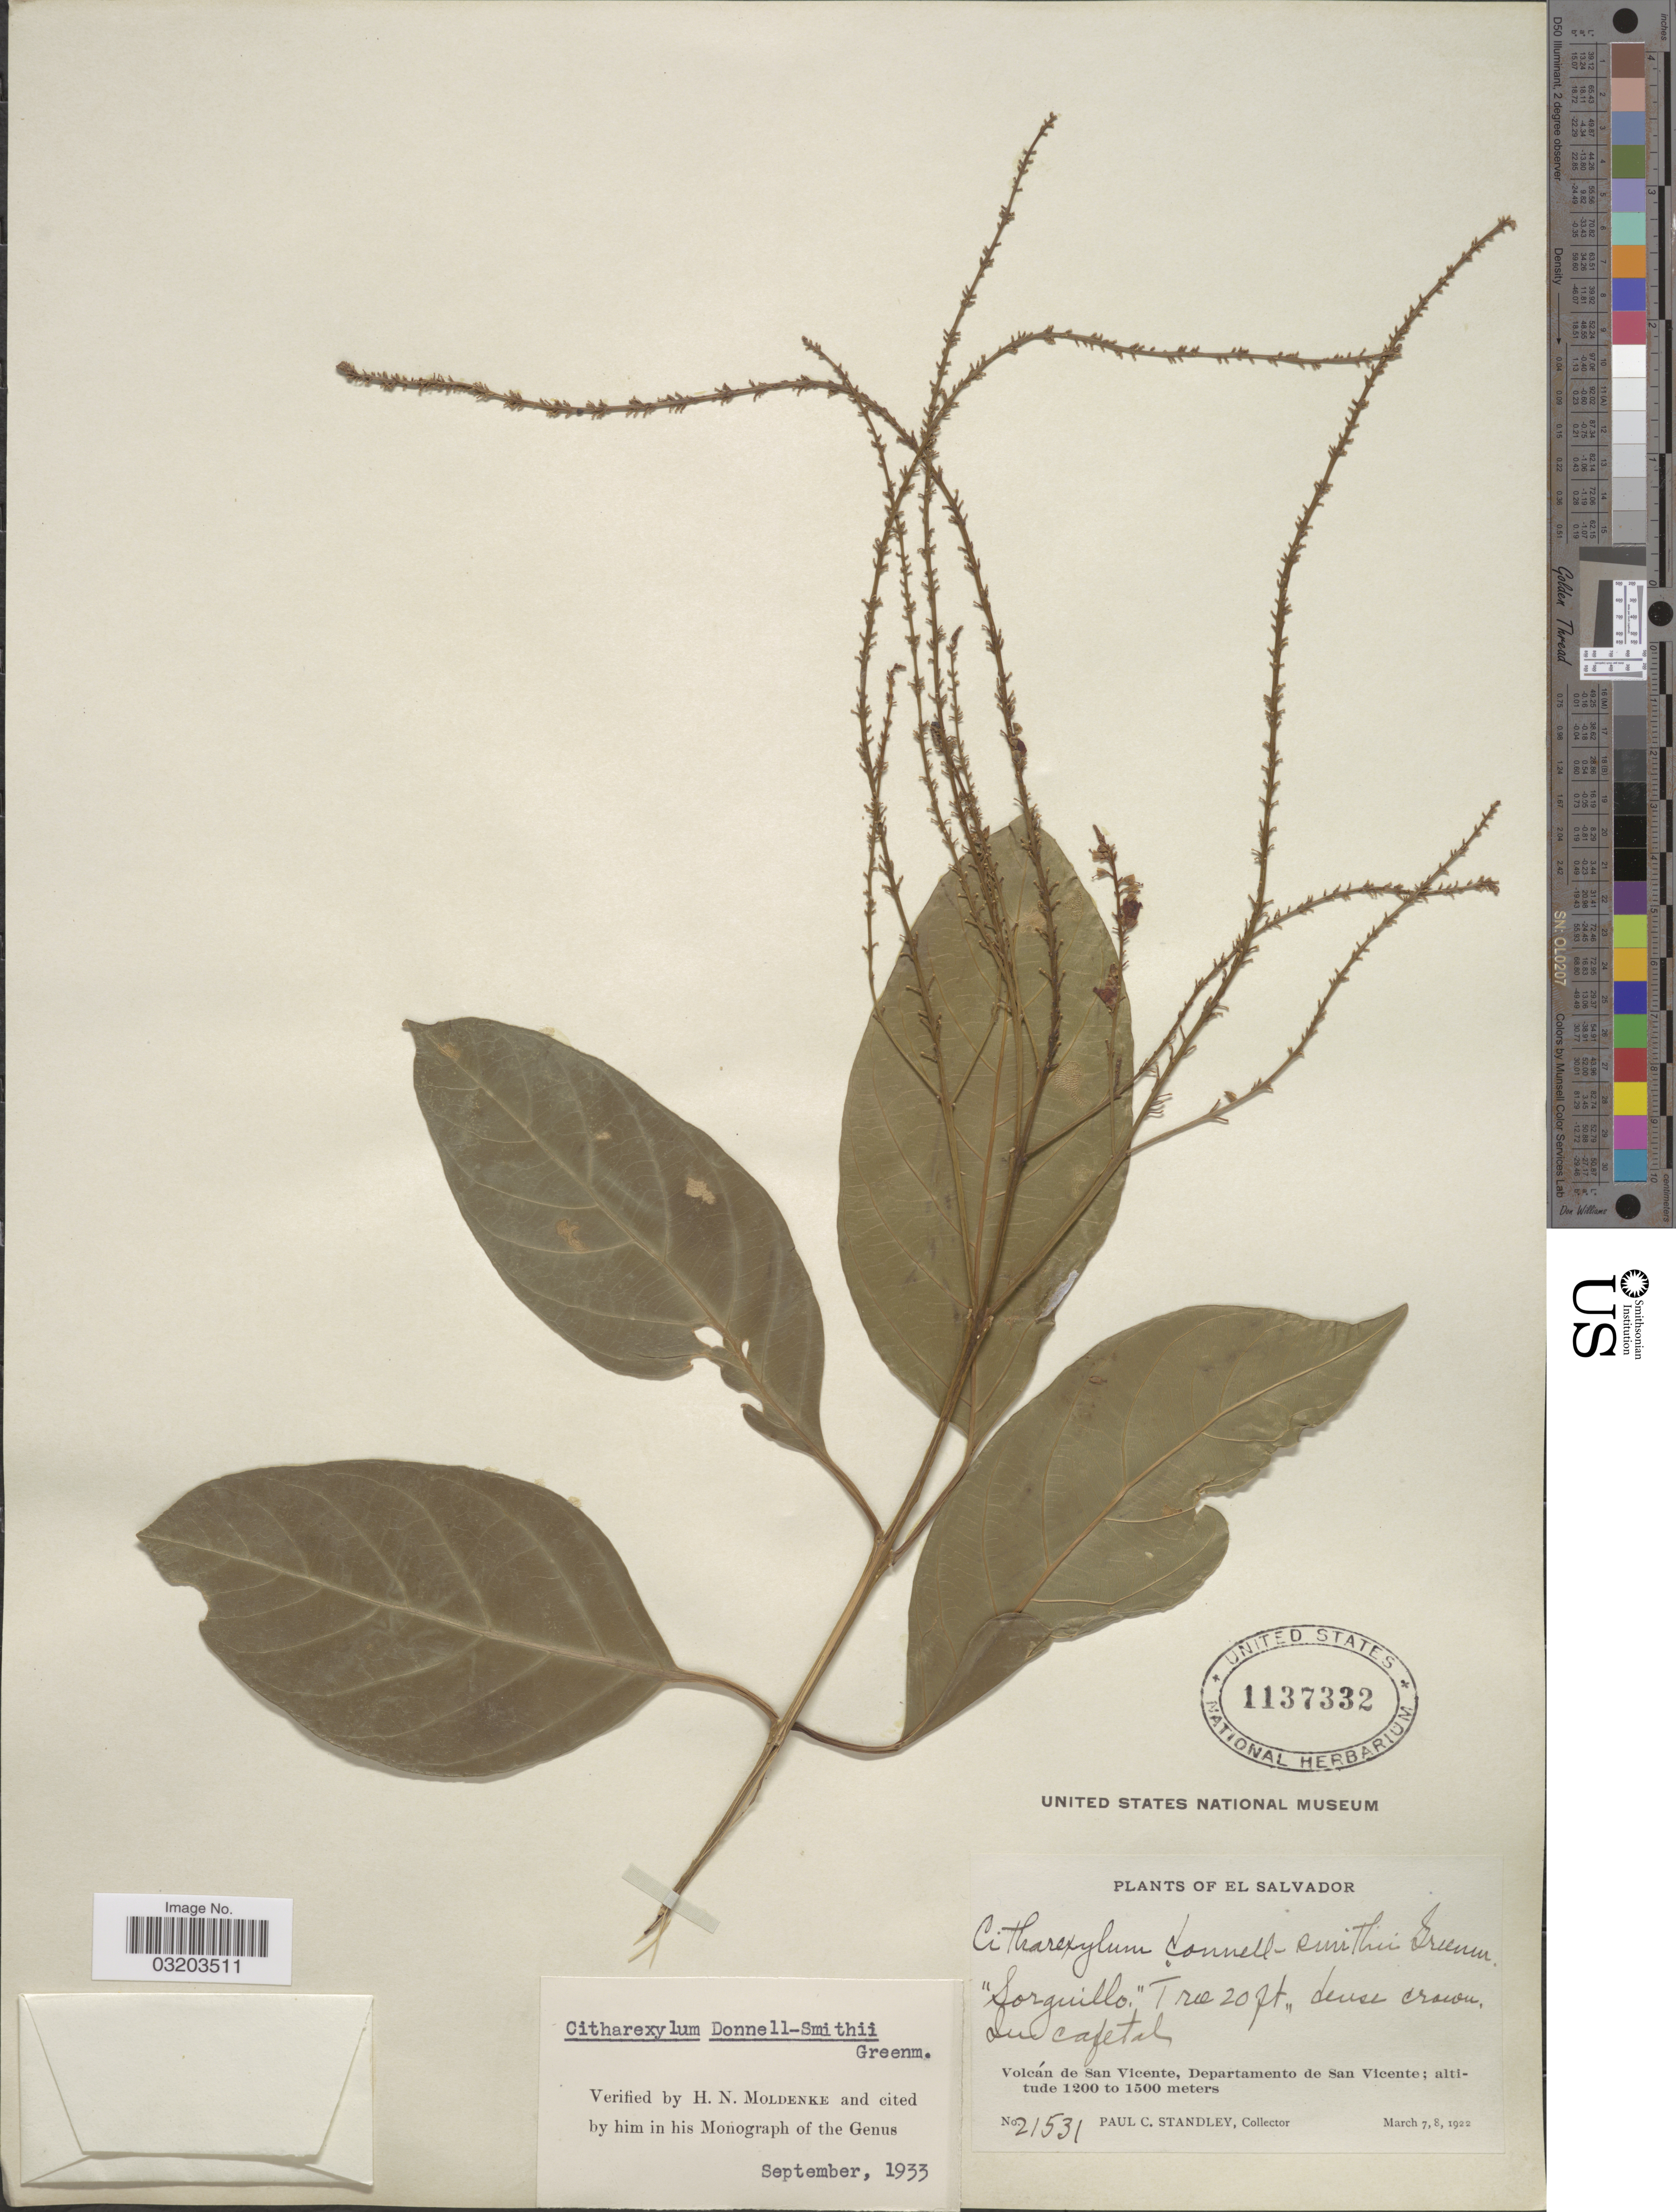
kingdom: Plantae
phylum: Tracheophyta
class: Magnoliopsida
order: Lamiales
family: Verbenaceae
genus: Citharexylum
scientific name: Citharexylum donnell-smithii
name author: Greenm.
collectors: P. C. Standley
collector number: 21531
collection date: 1922-03-07/1922-03-08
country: El Salvador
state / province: San Vincente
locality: Volcán de San Vicente, Departamento de San Vicente.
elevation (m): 1200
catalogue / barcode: US 1137332